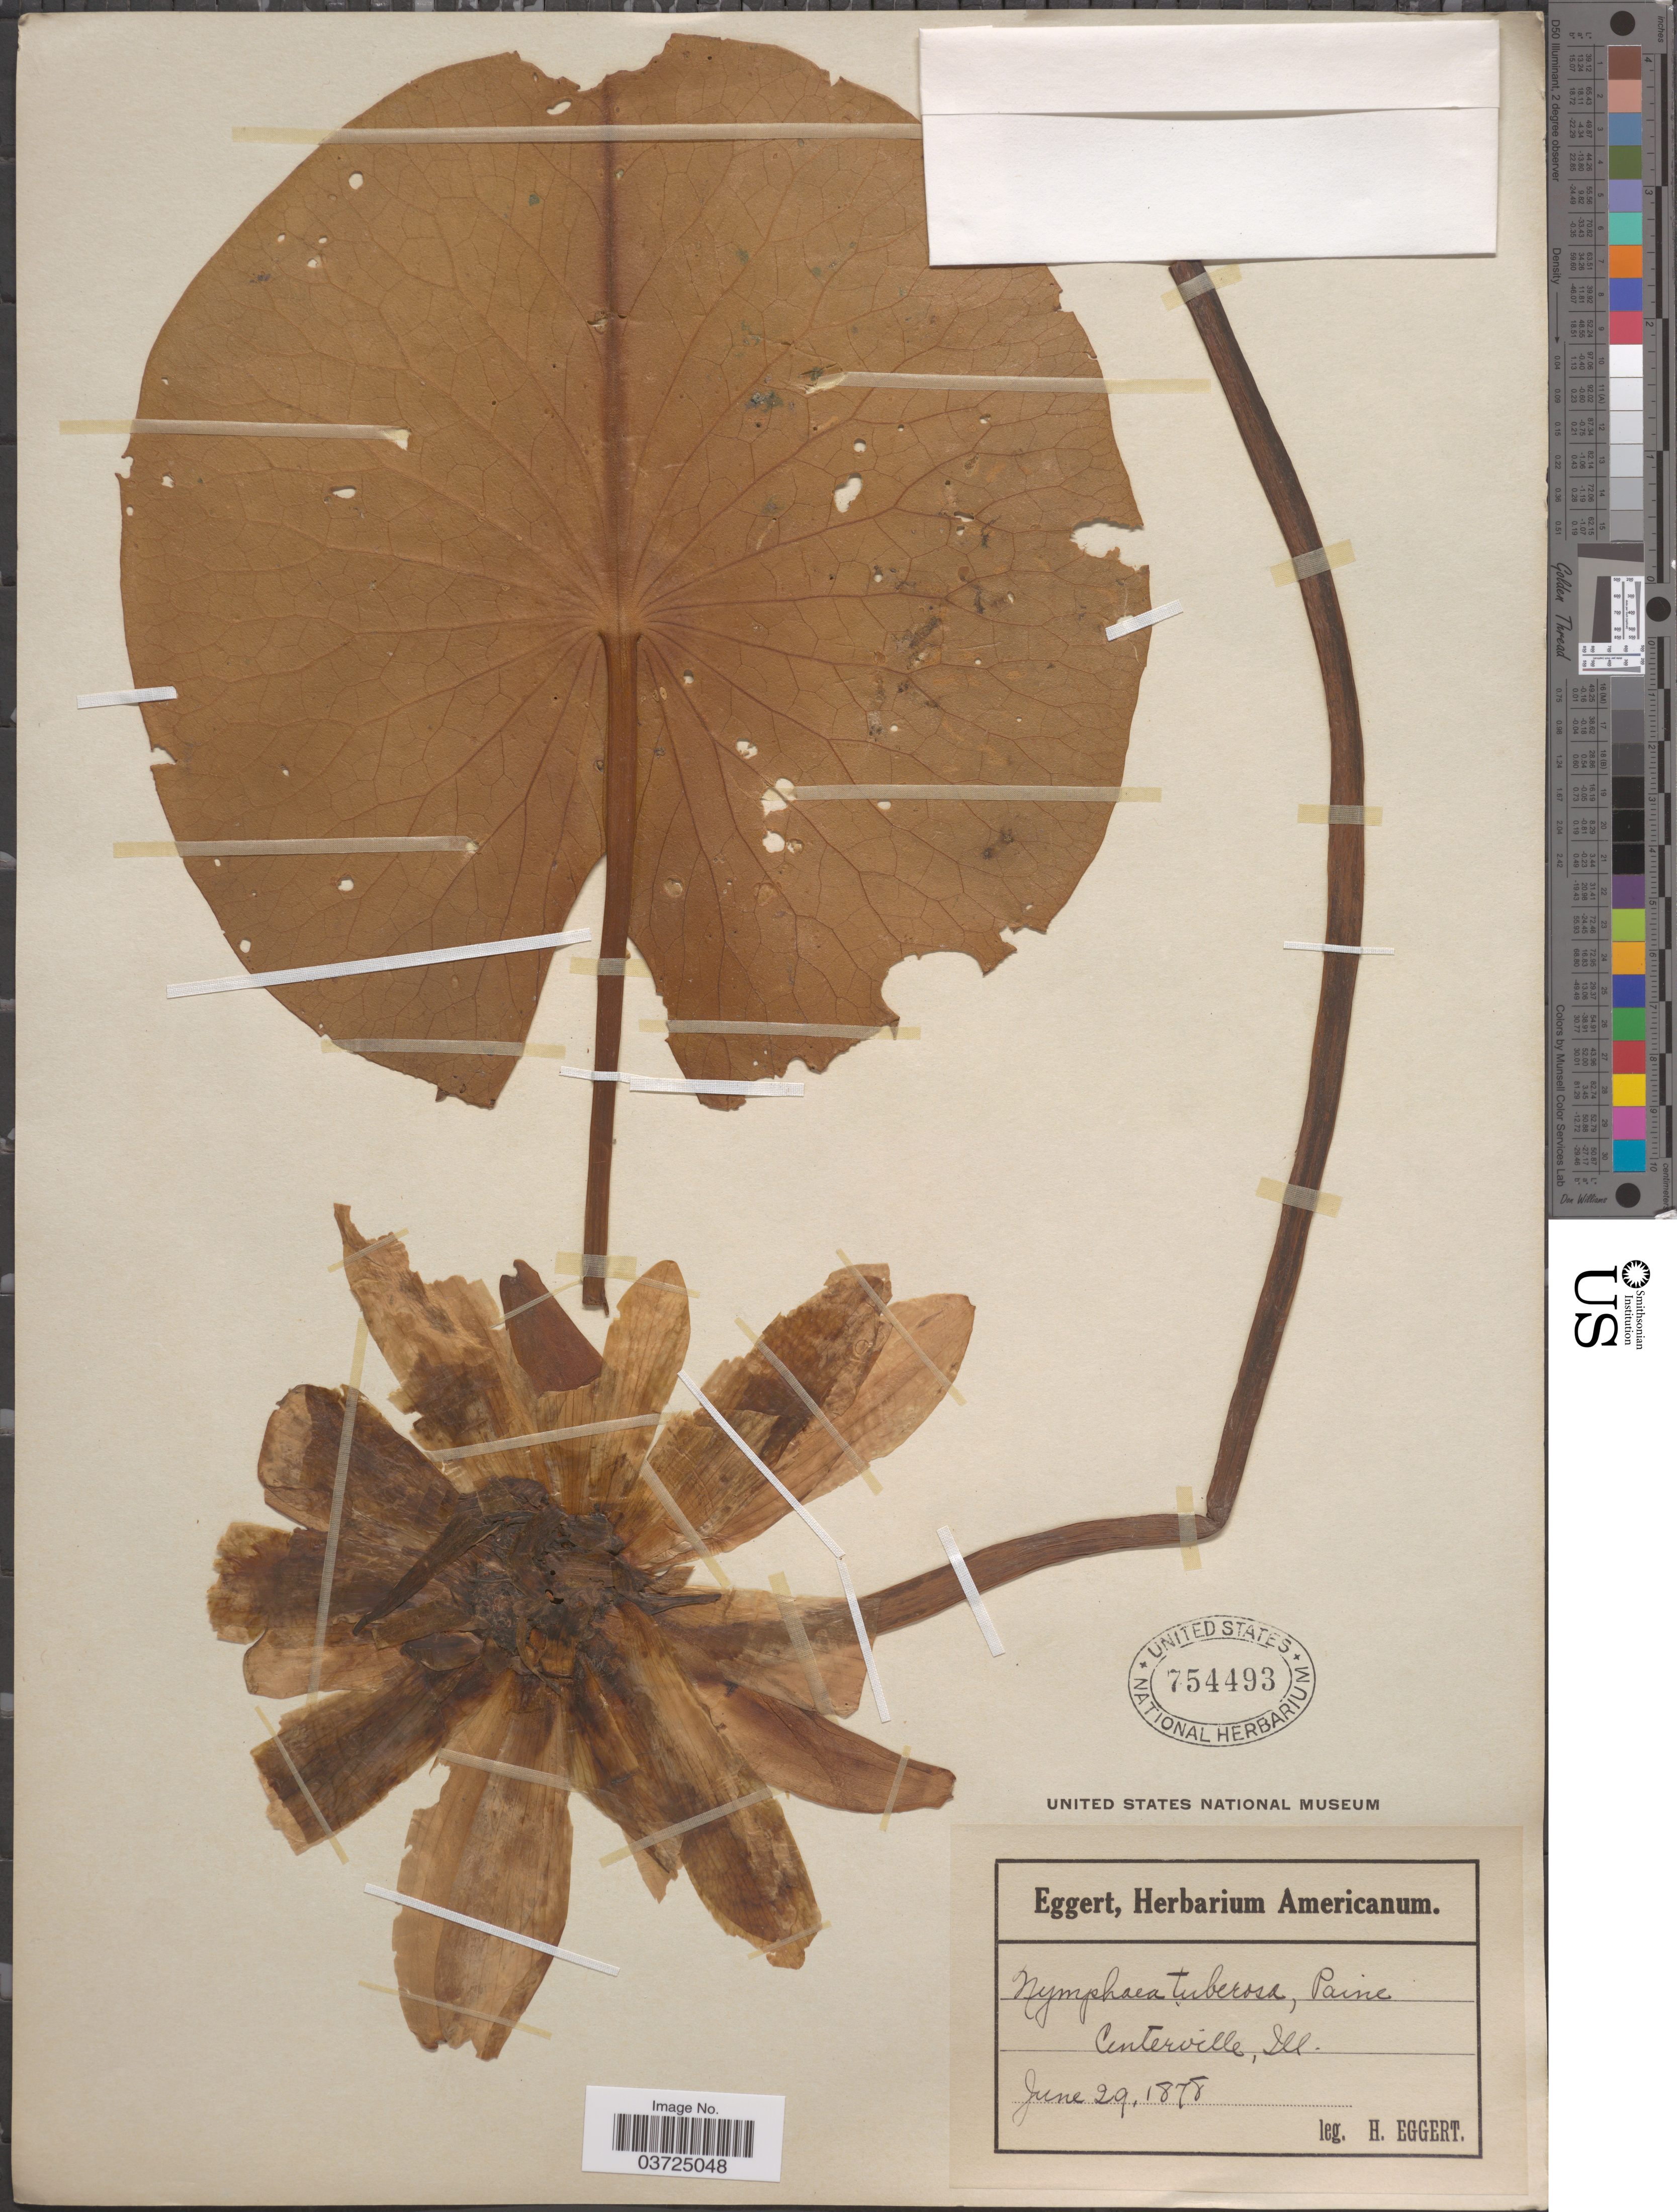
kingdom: Plantae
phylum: Tracheophyta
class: Magnoliopsida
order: Nymphaeales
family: Nymphaeaceae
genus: Nymphaea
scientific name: Nymphaea tuberosa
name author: Paine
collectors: H. Eggert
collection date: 1878-06-29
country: United States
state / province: Illinois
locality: Centerville.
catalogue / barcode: US 754493